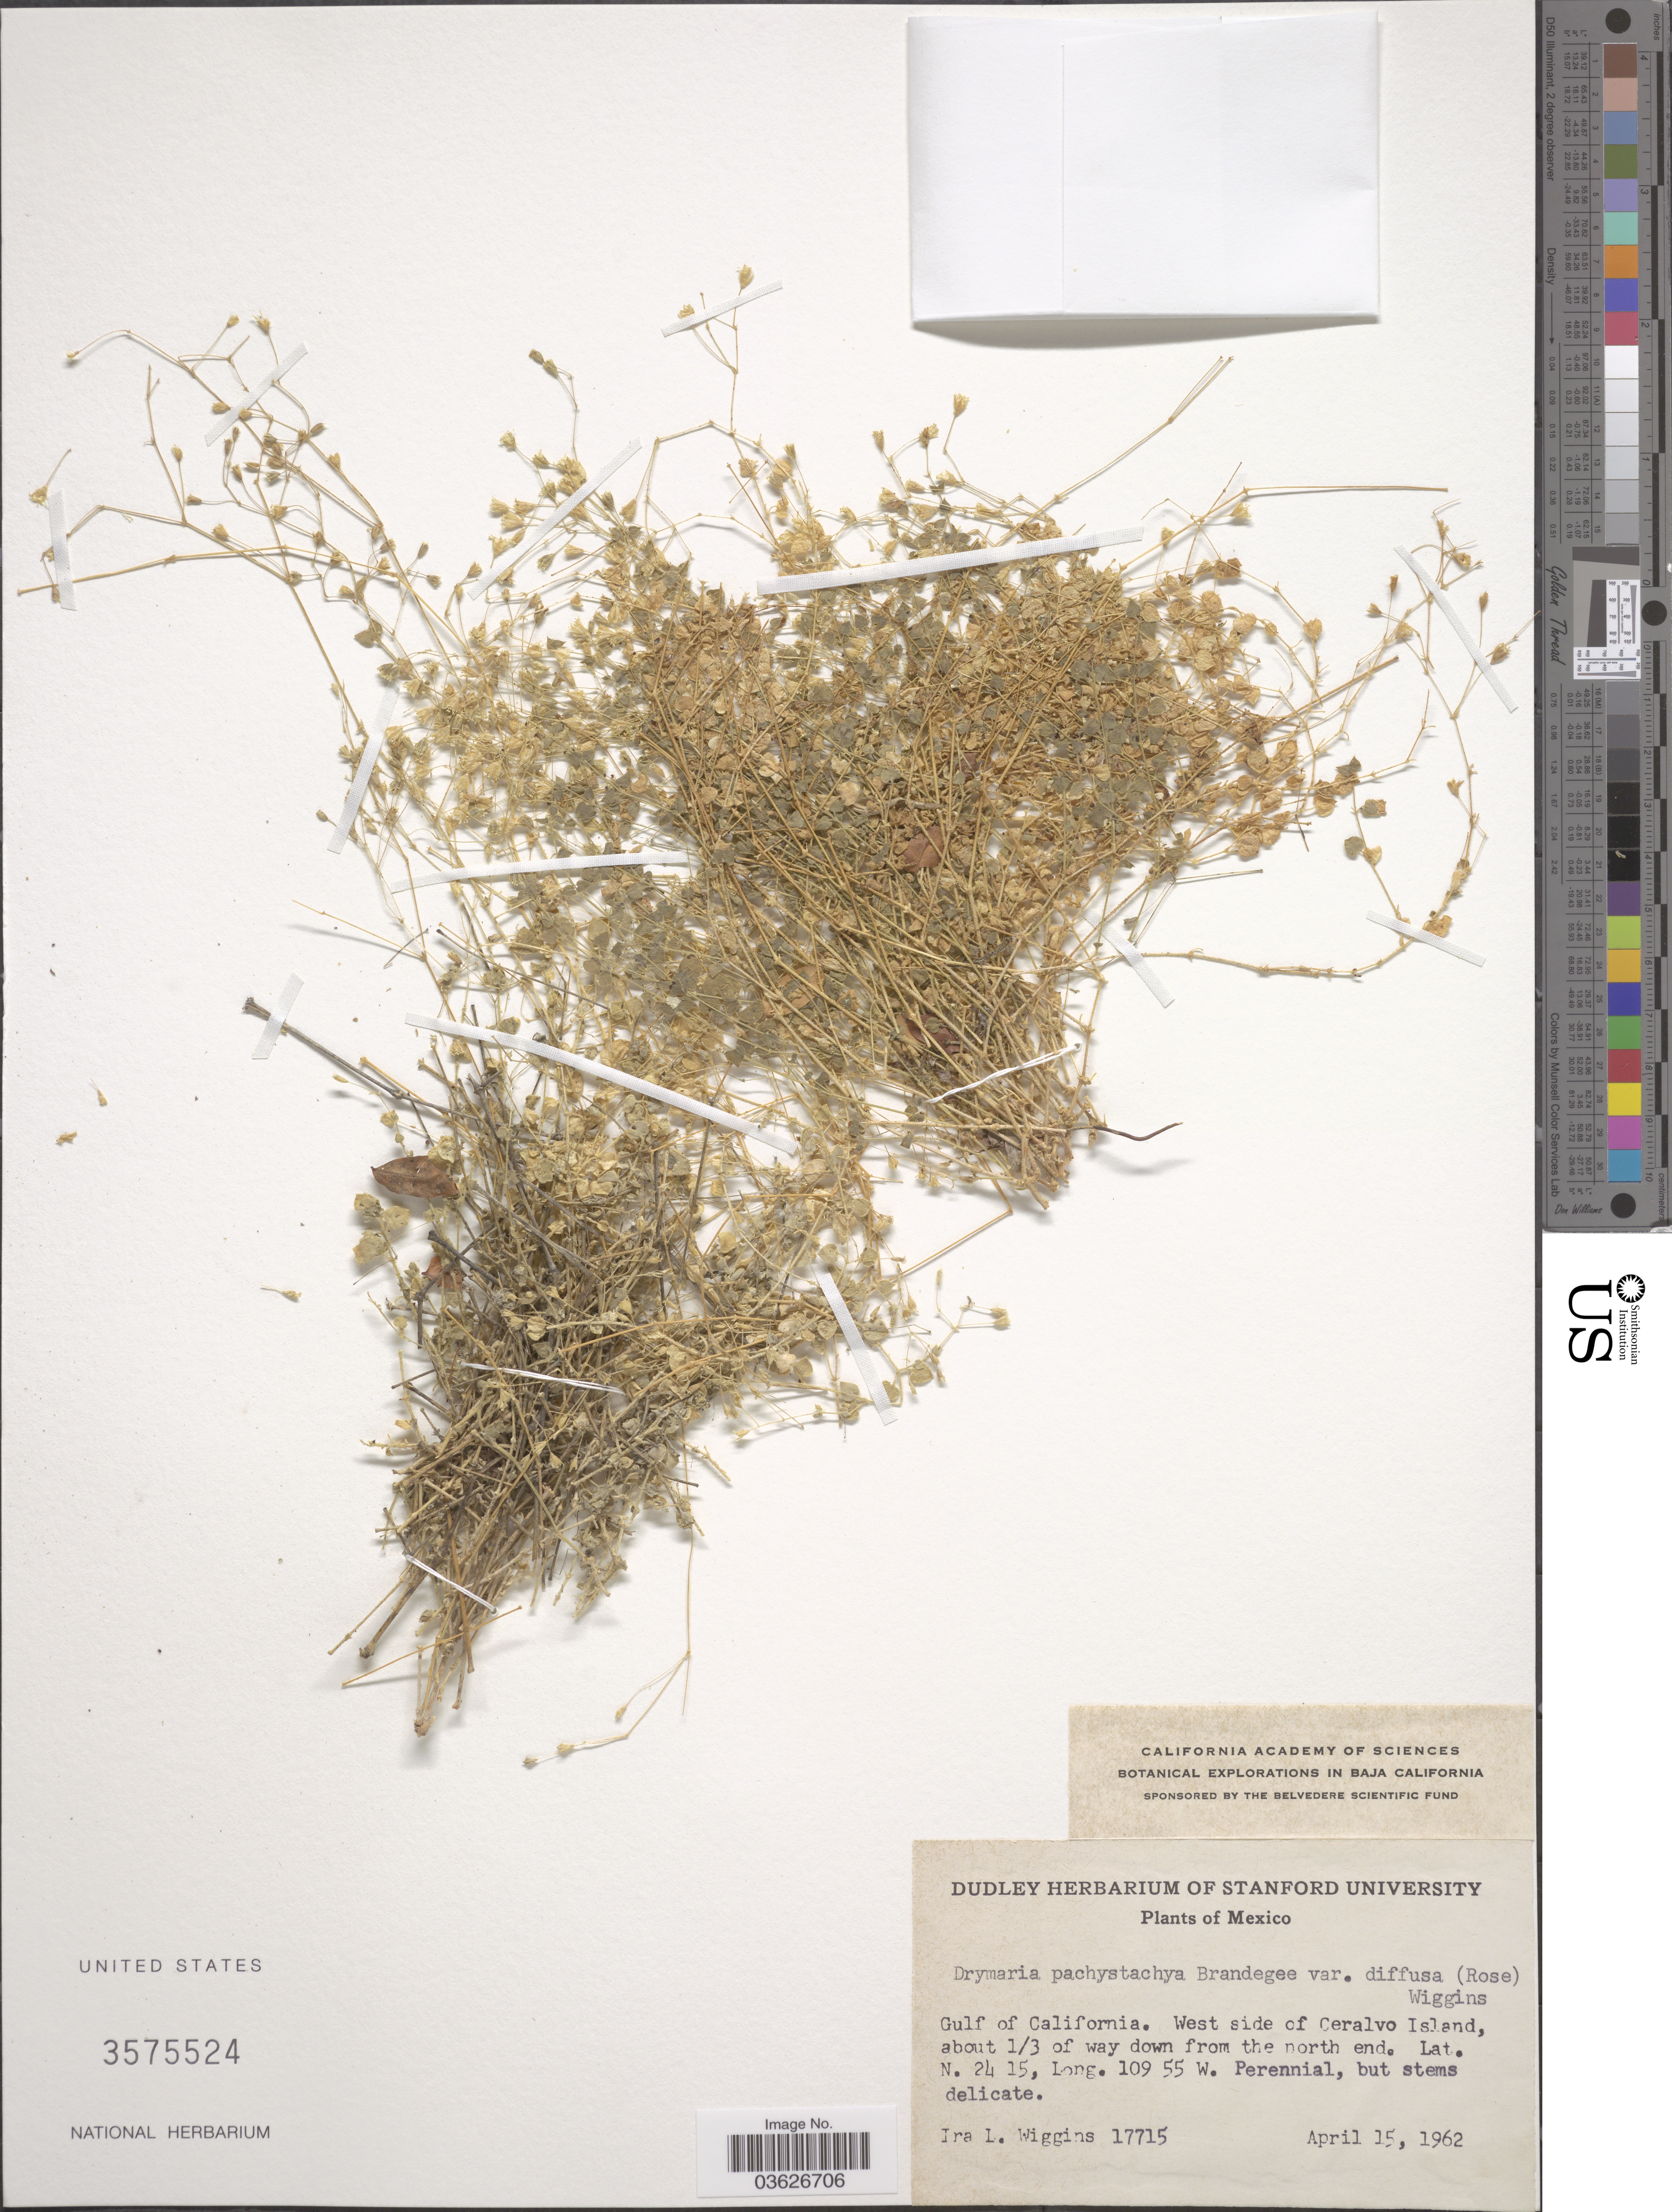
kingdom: Plantae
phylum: Tracheophyta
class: Magnoliopsida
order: Caryophyllales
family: Caryophyllaceae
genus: Drymaria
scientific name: Drymaria polystachya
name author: Brandegee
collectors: I. L. Wiggins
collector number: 17715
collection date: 1962-04-15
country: Mexico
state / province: Baja California Sur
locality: Gulf of California. West side of Ceralvo Island, about 1/3 of way down from the north end.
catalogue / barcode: US 3575524